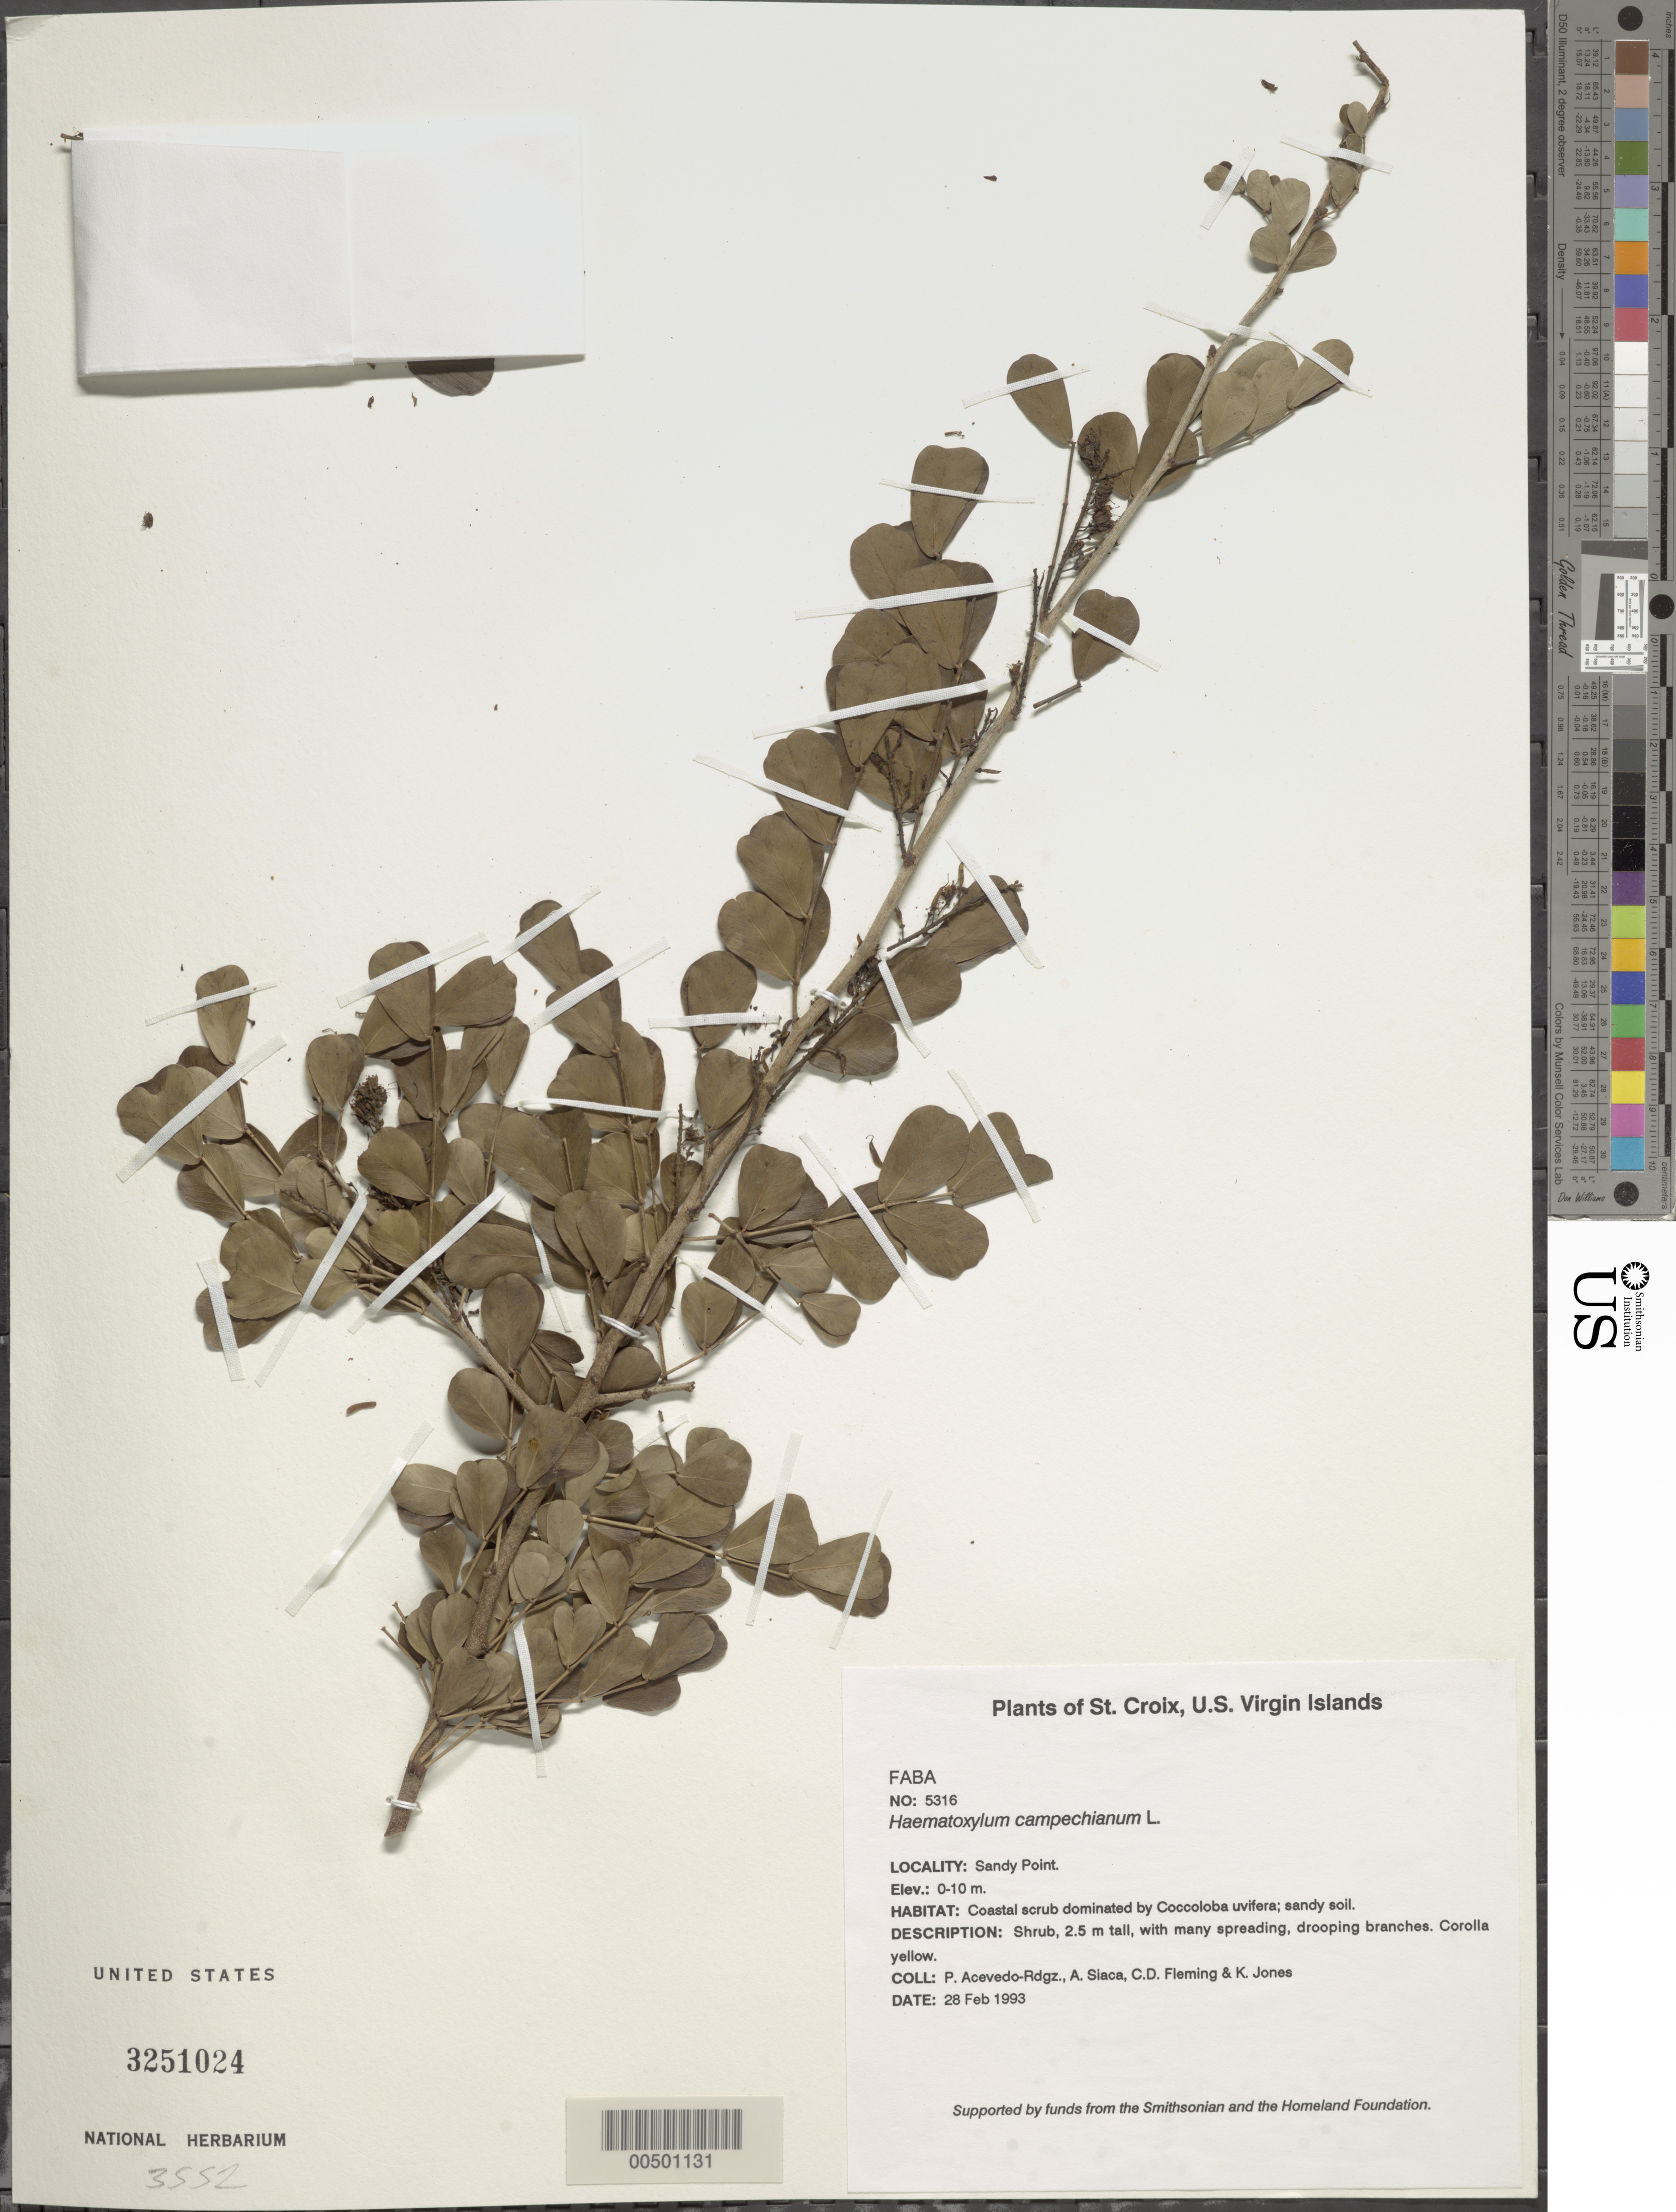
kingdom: Plantae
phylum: Tracheophyta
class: Magnoliopsida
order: Fabales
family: Fabaceae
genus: Haematoxylum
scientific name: Haematoxylum campechianum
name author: L.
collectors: P. Acevedo-Rodr., A. Siaca, C. Fleming & K. Jones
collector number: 5316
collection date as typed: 28 Feb 1993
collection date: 1993-02-28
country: U.S. Virgin Islands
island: St. Croix Island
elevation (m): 0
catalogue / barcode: US 3251024